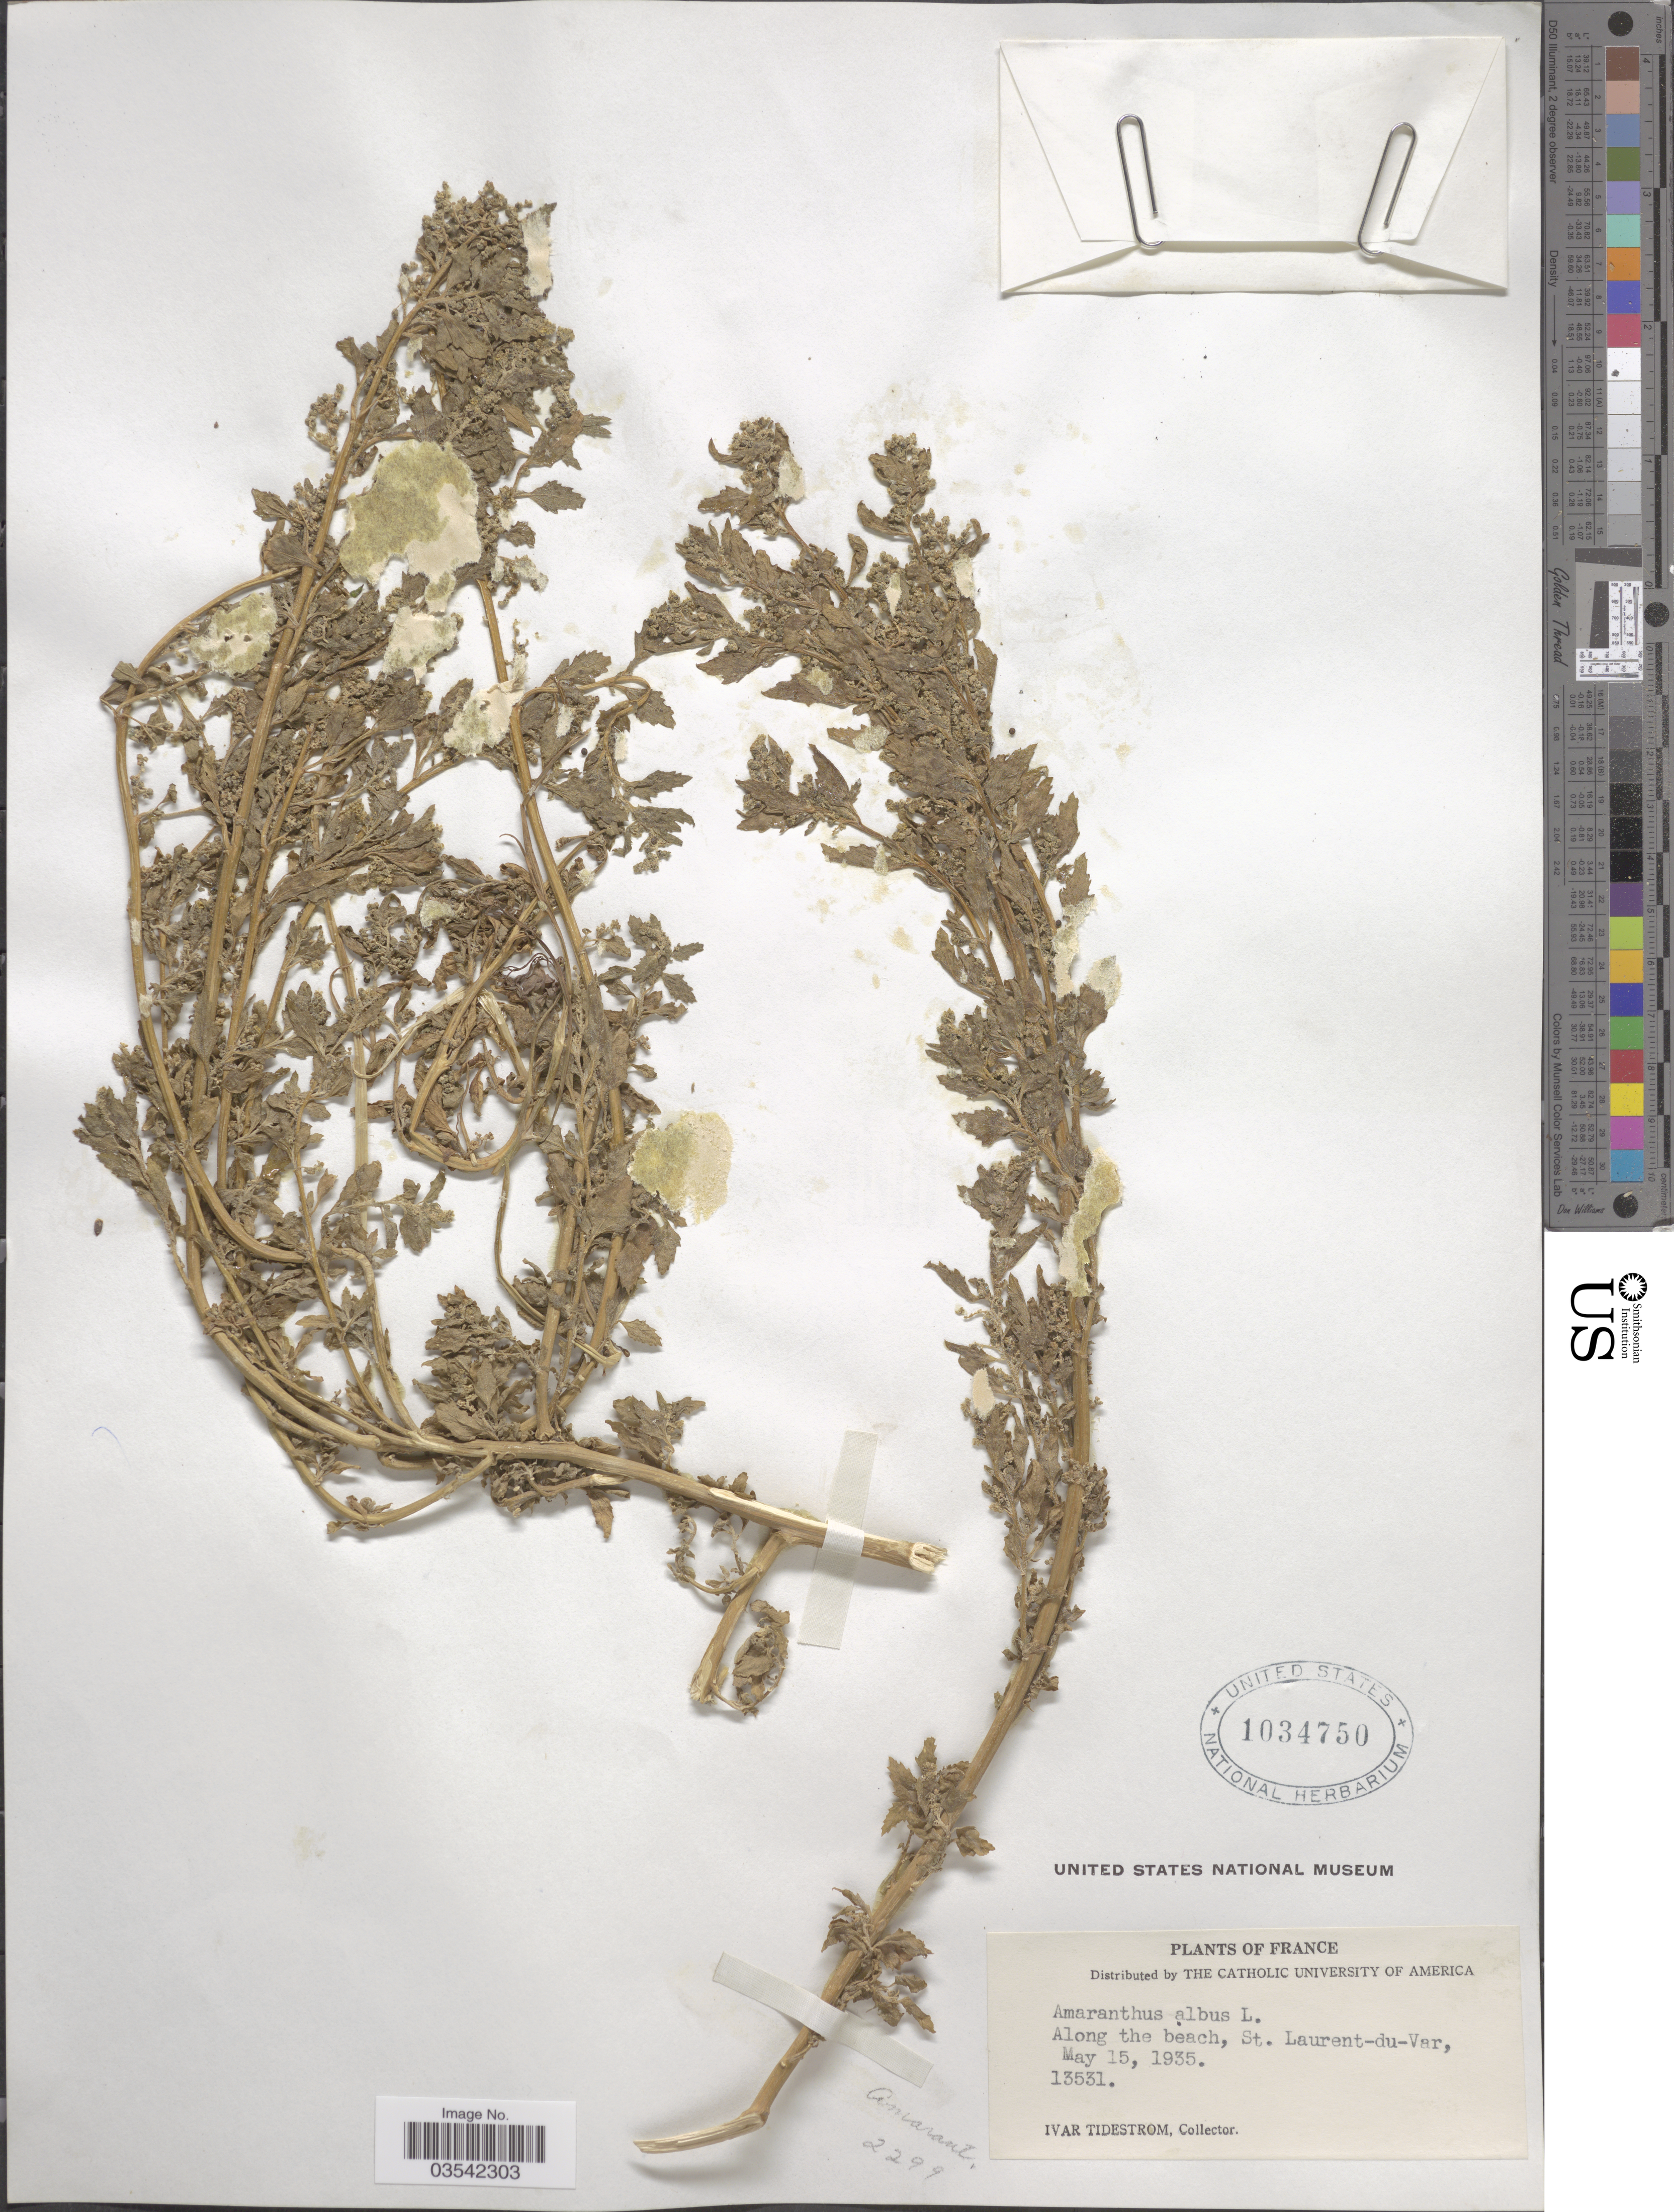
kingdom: Plantae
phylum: Tracheophyta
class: Magnoliopsida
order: Caryophyllales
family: Amaranthaceae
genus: Amaranthus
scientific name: Amaranthus albus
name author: L.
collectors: I. F. Tidestrom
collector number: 13531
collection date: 1935-05-15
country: France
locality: Along the beach, St. Laurent-du-Var.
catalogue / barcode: US 1034750